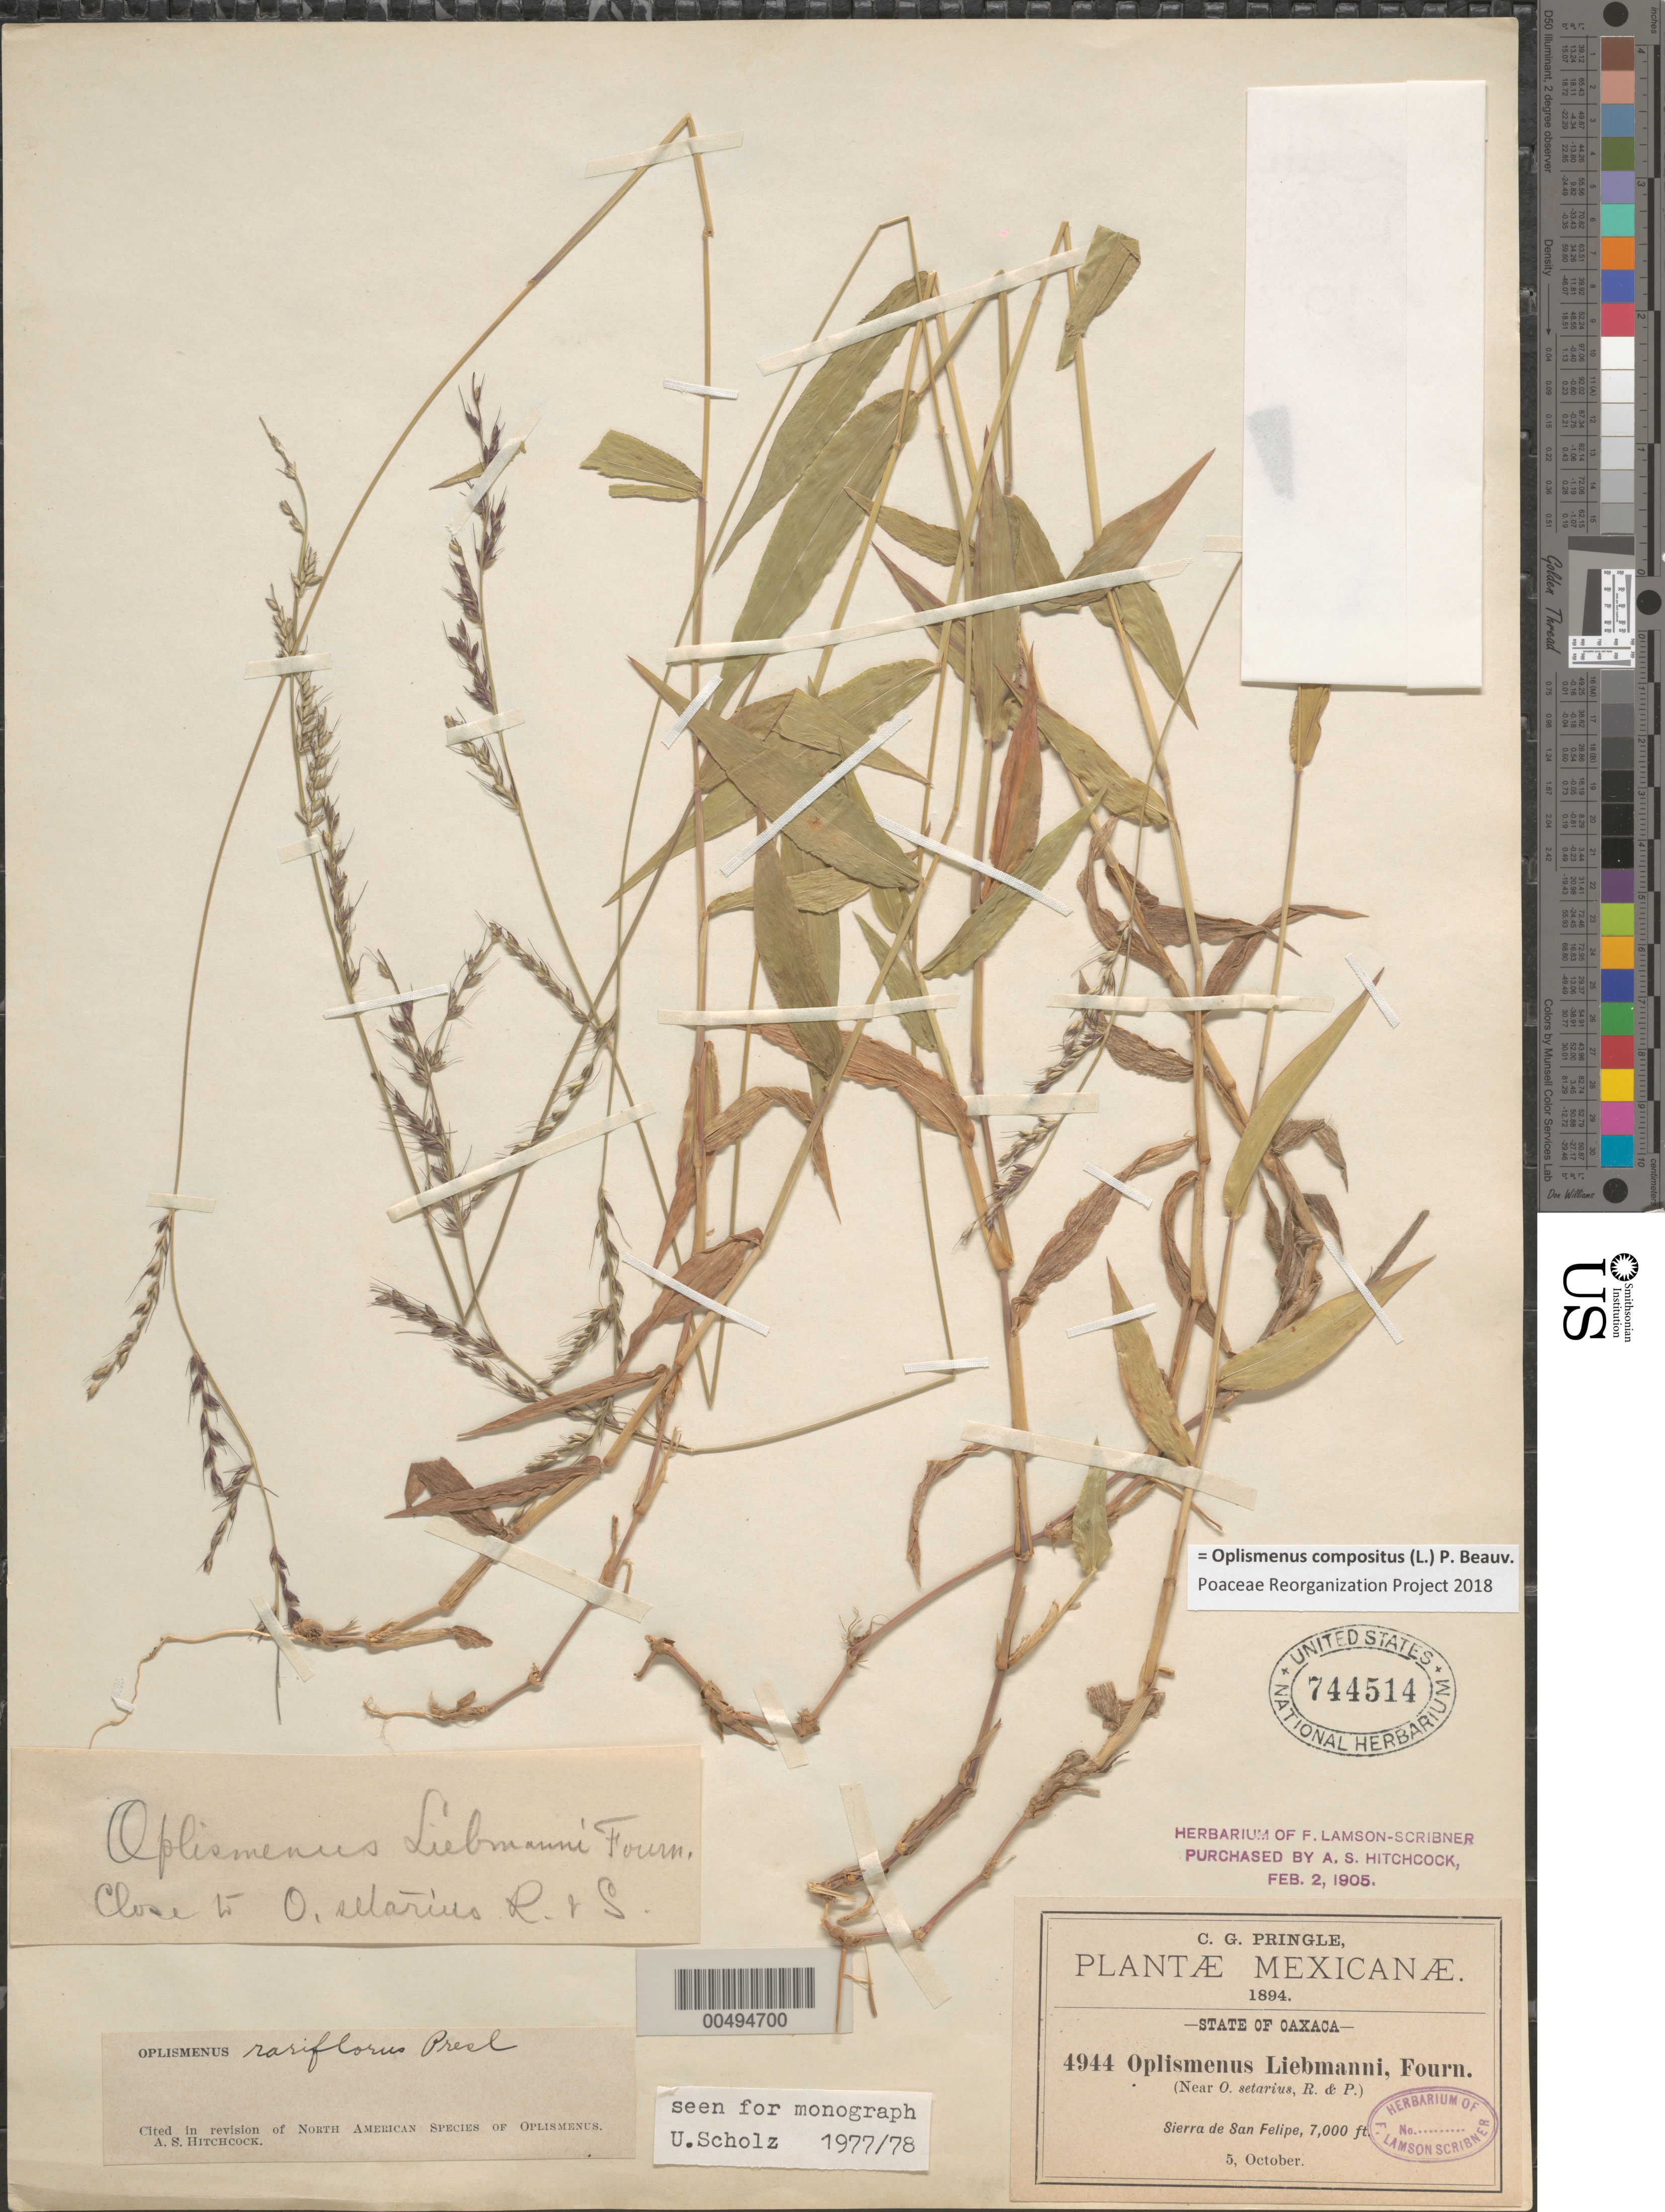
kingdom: Plantae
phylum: Tracheophyta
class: Liliopsida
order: Poales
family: Poaceae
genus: Oplismenus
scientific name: Oplismenus compositus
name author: (L.) P. Beauv.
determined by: Poaceae Reorganization Project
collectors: C. G. Pringle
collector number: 4944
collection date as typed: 5 Oct 1894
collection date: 1894-10-05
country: Mexico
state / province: Oaxaca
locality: Sierra de San Felipe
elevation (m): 2134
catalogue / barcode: US 744514